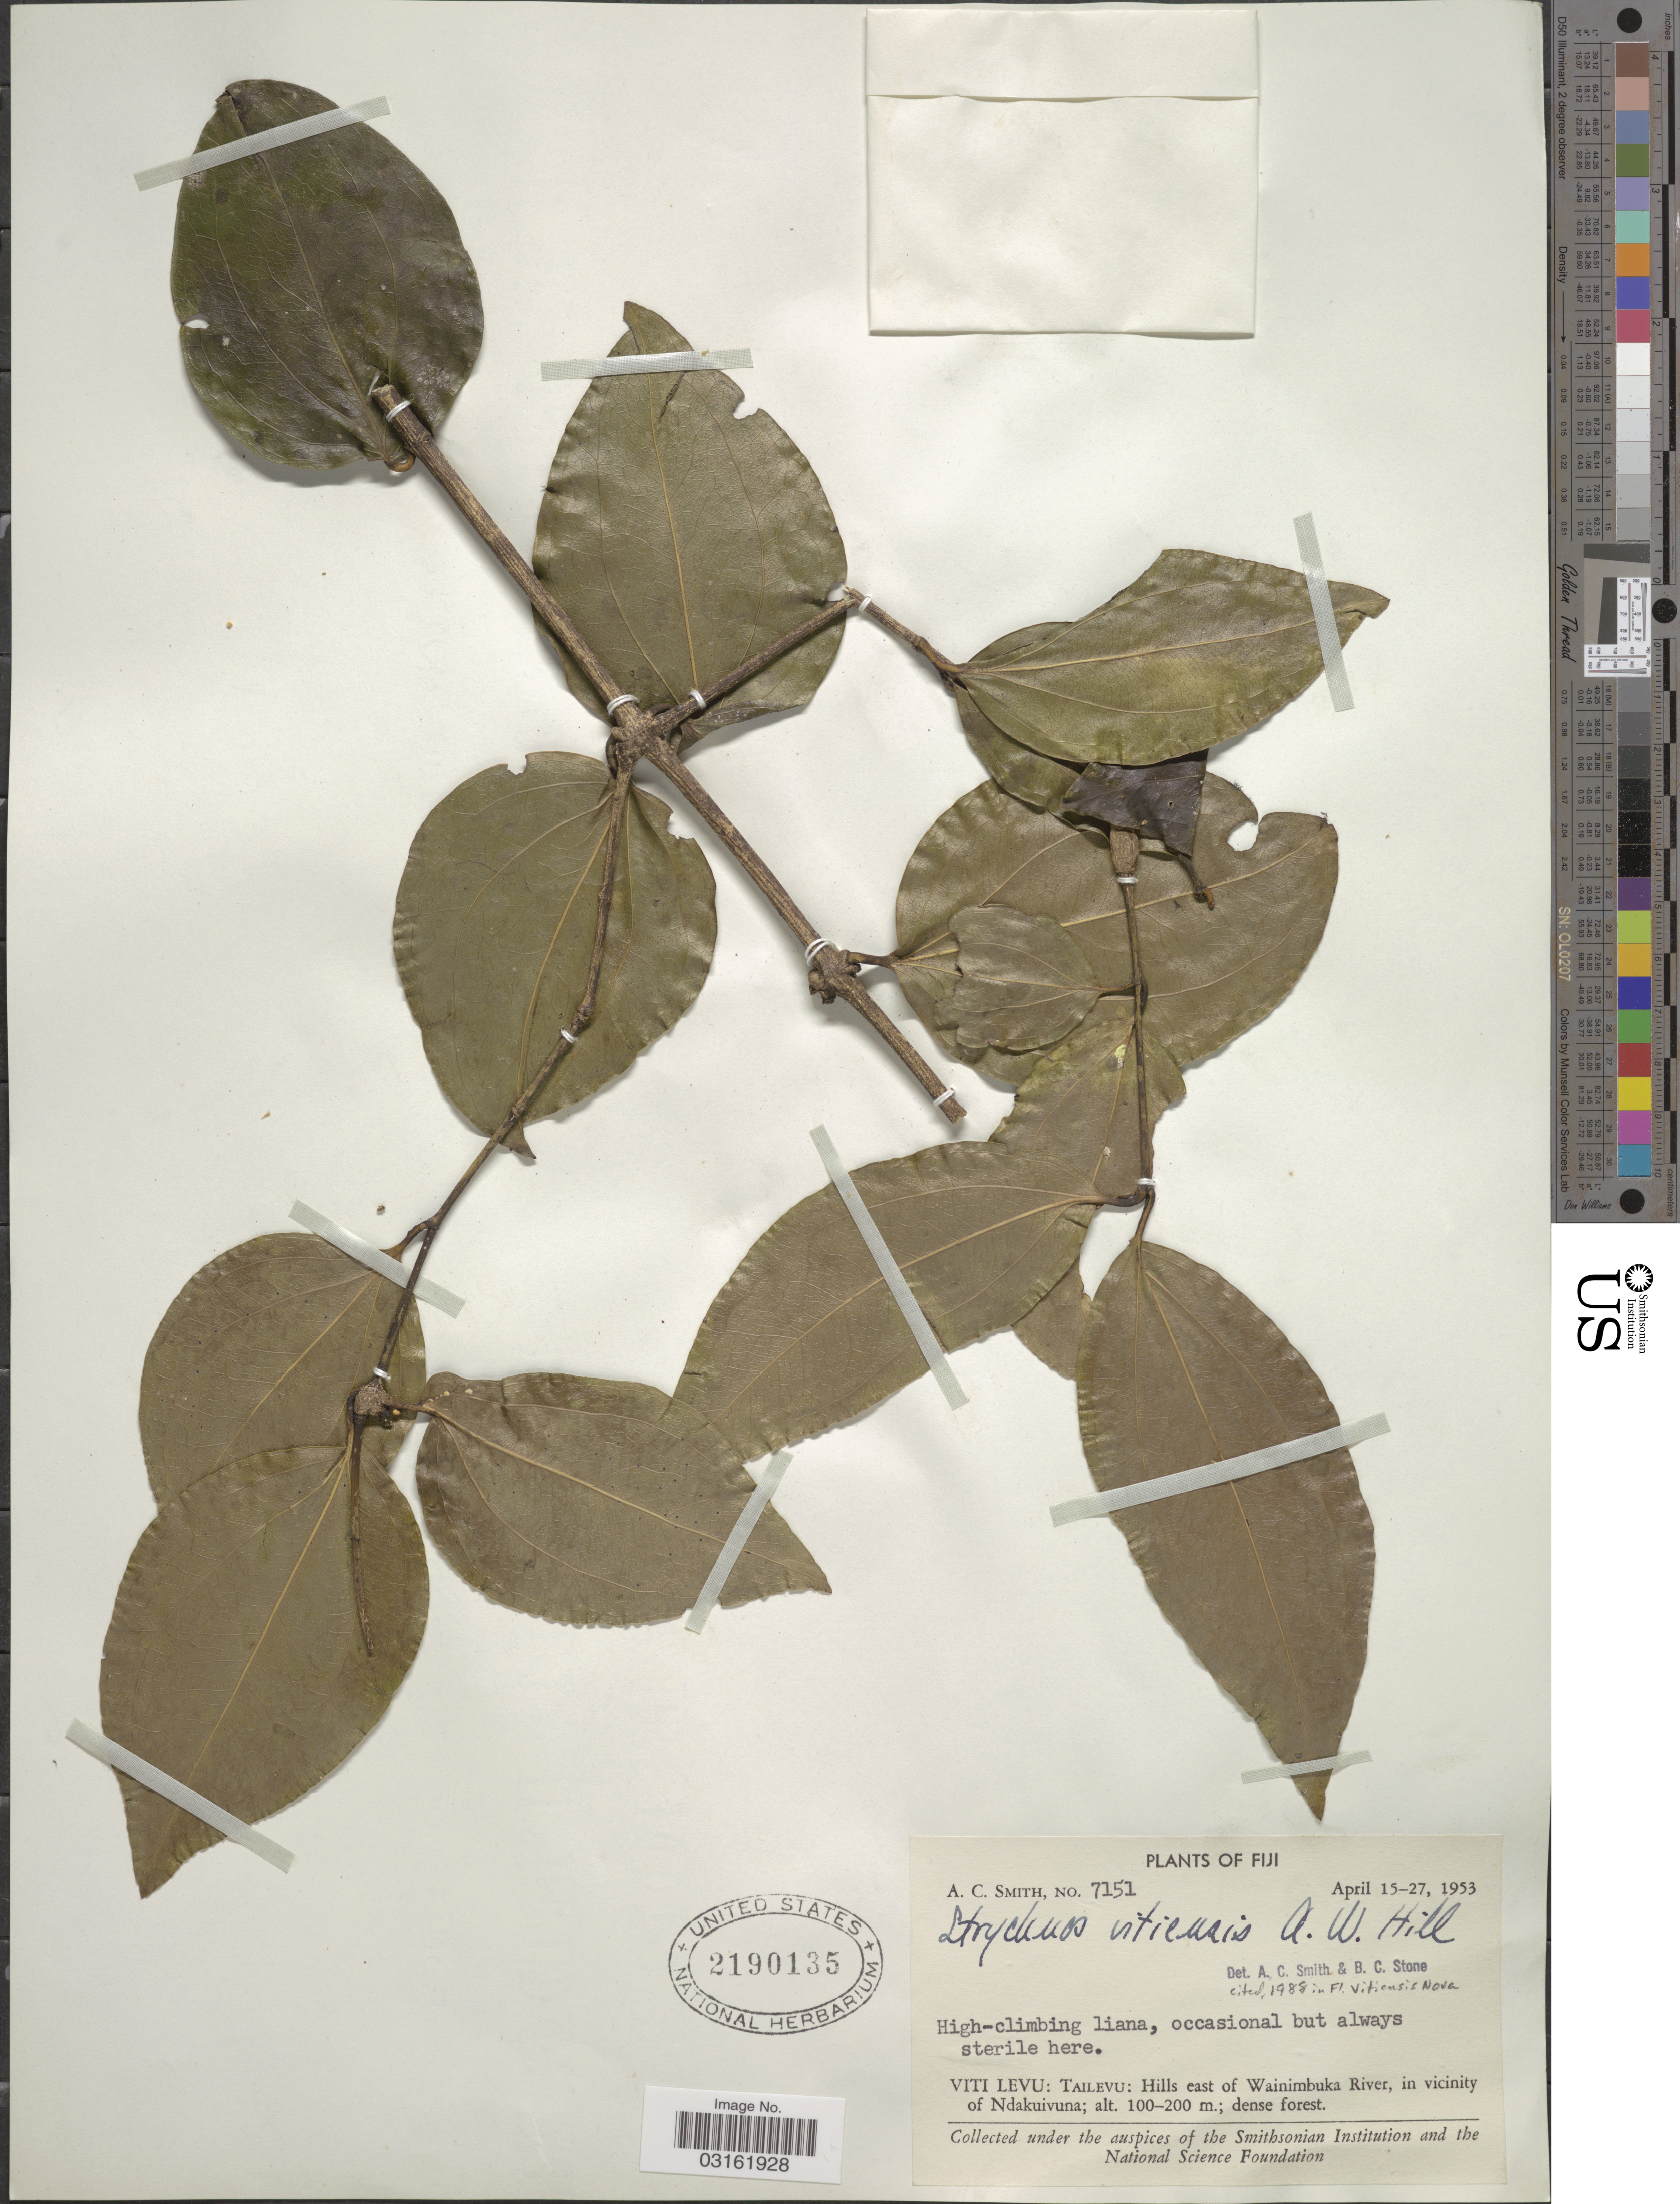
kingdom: Plantae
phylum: Tracheophyta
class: Magnoliopsida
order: Gentianales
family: Loganiaceae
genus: Strychnos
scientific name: Strychnos vitiensis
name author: A.W. Hill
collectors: A. C. Smith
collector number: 7151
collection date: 1953-04-15/1953-04-27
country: Fiji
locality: Viti Levu: Tailevu: Hills east of Wainimbuka River, in vicinity of Ndakuivuna.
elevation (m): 100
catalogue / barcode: US 2190135